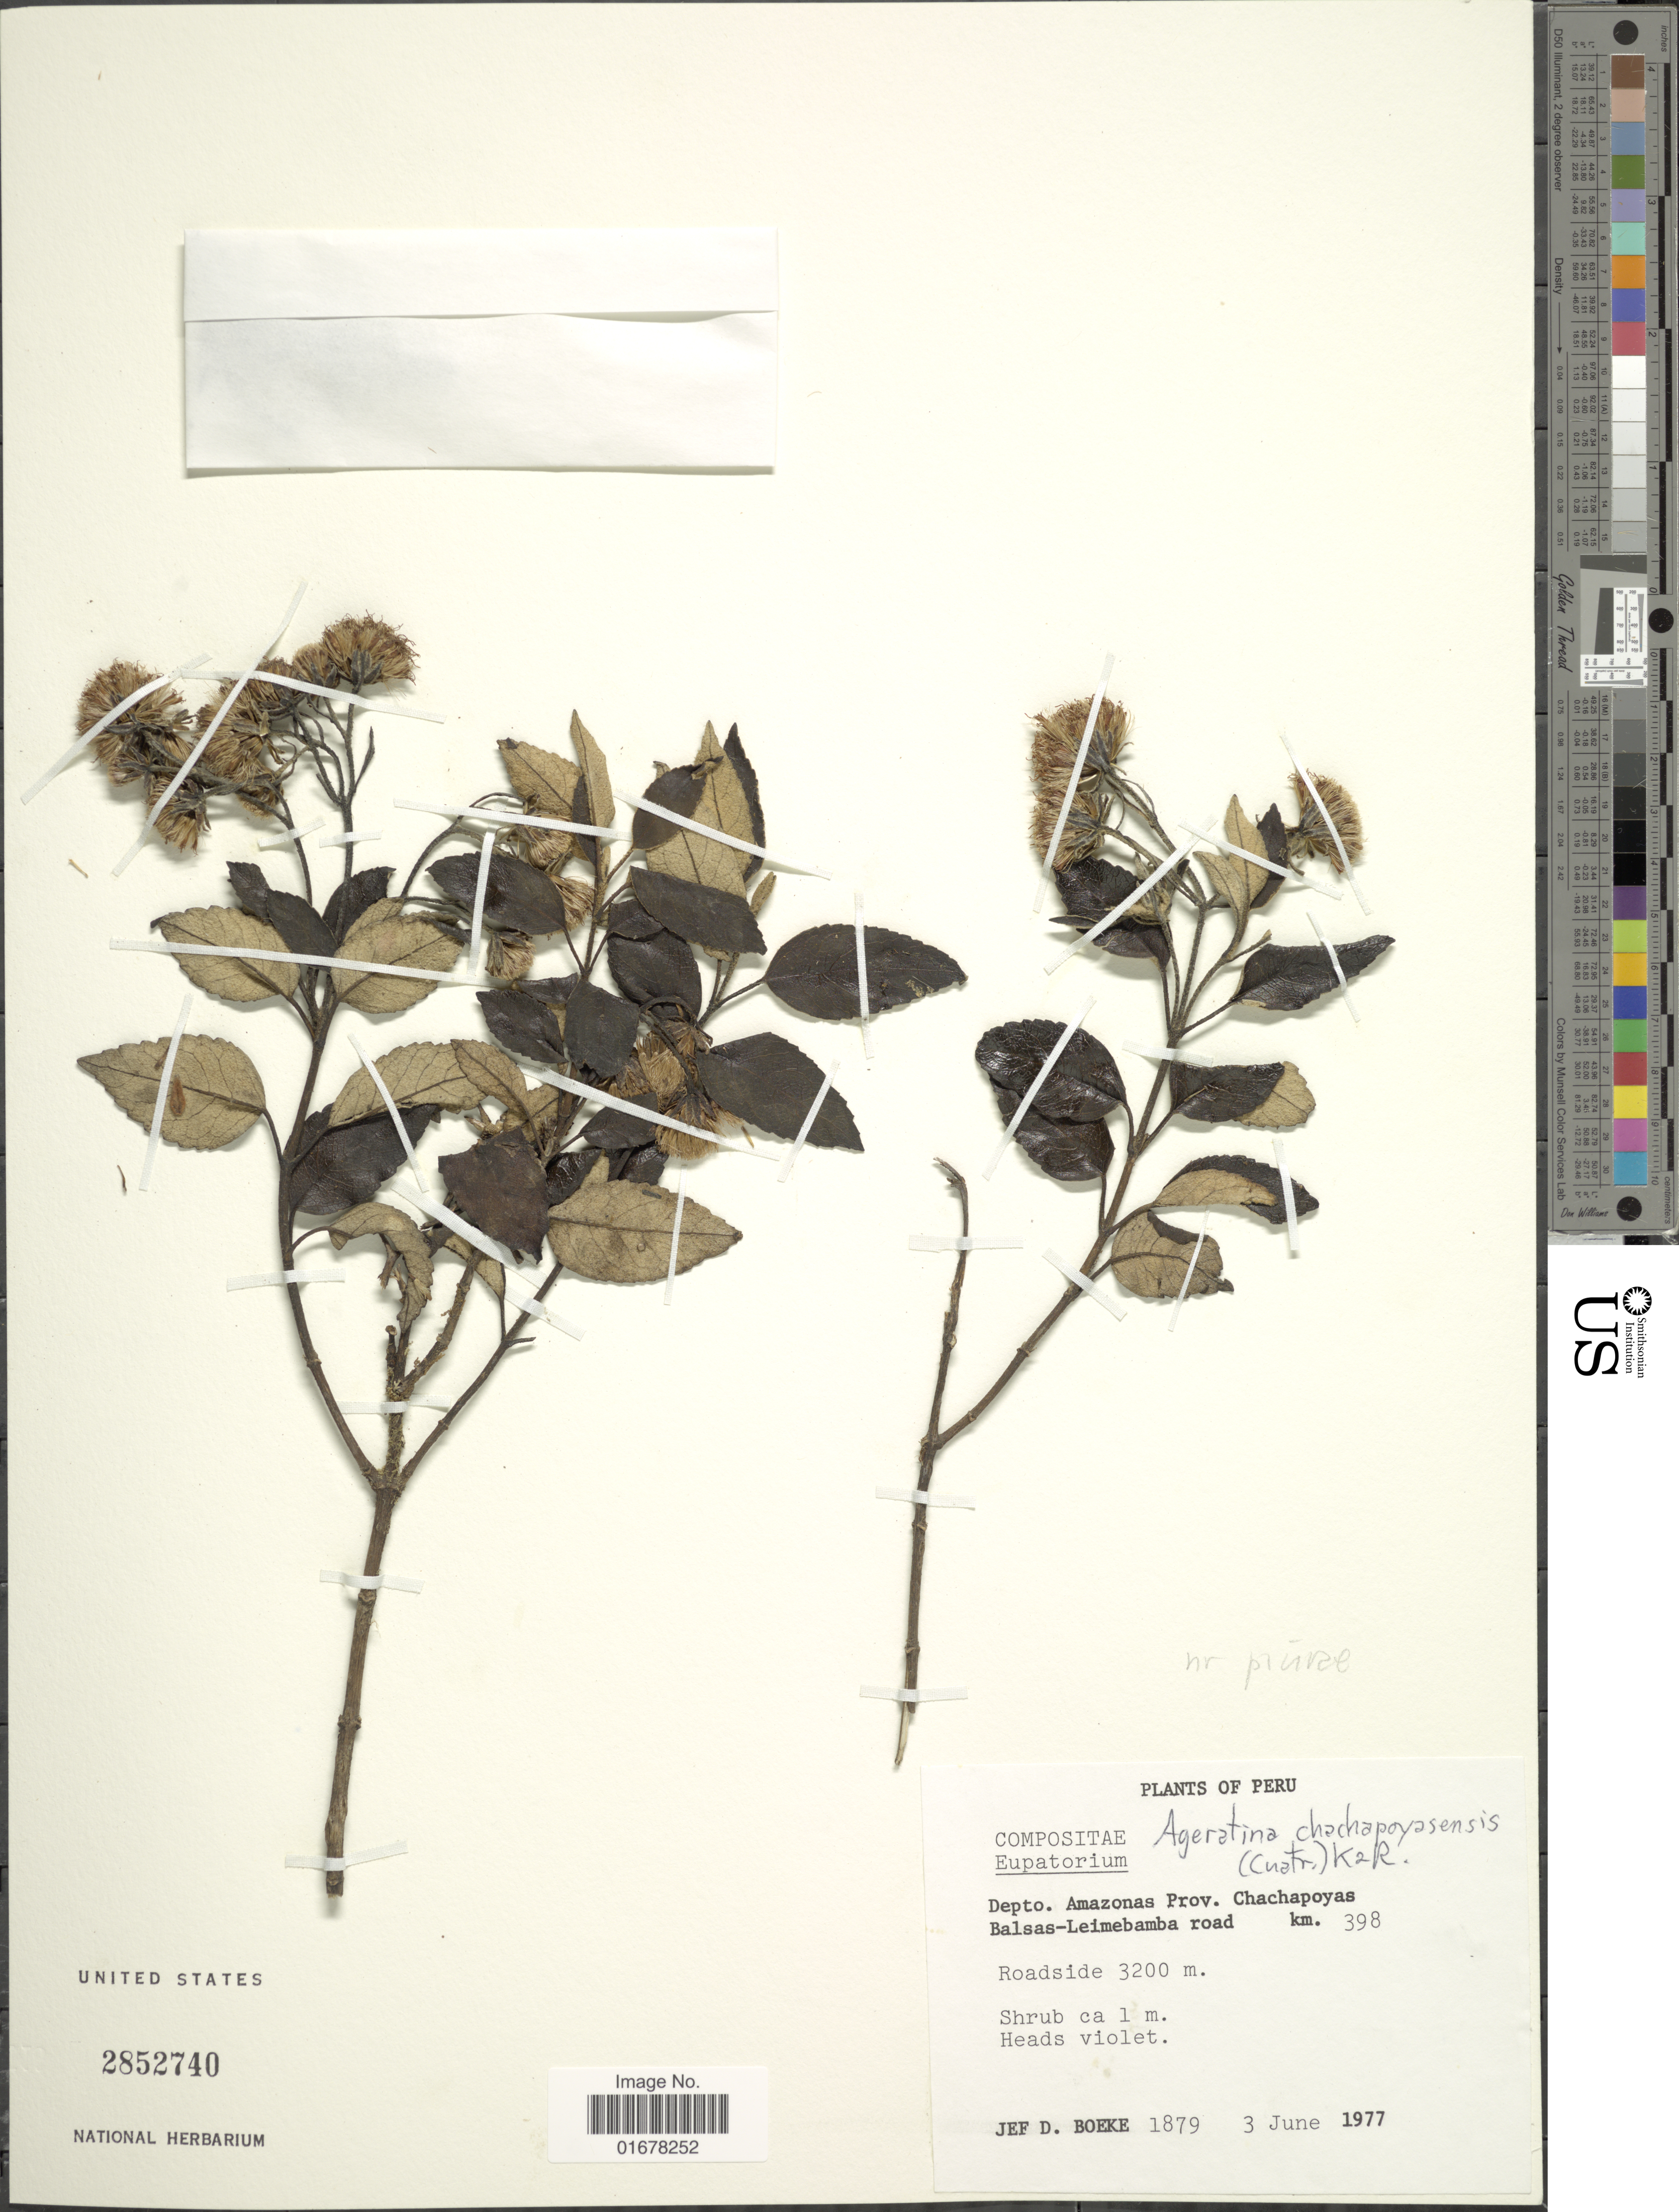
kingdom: Plantae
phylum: Tracheophyta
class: Magnoliopsida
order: Asterales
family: Asteraceae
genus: Ageratina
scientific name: Ageratina chachapoyasensis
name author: (Cuatrec.) R.M. King & H. Rob.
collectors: J. D. Boeke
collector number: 1879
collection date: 1977-06-03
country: Peru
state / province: Amazonas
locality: Depto. Amazonas, Prov. Chachapoyas, Balsas-Leimebamba road km 398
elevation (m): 3200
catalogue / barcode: US 2852740